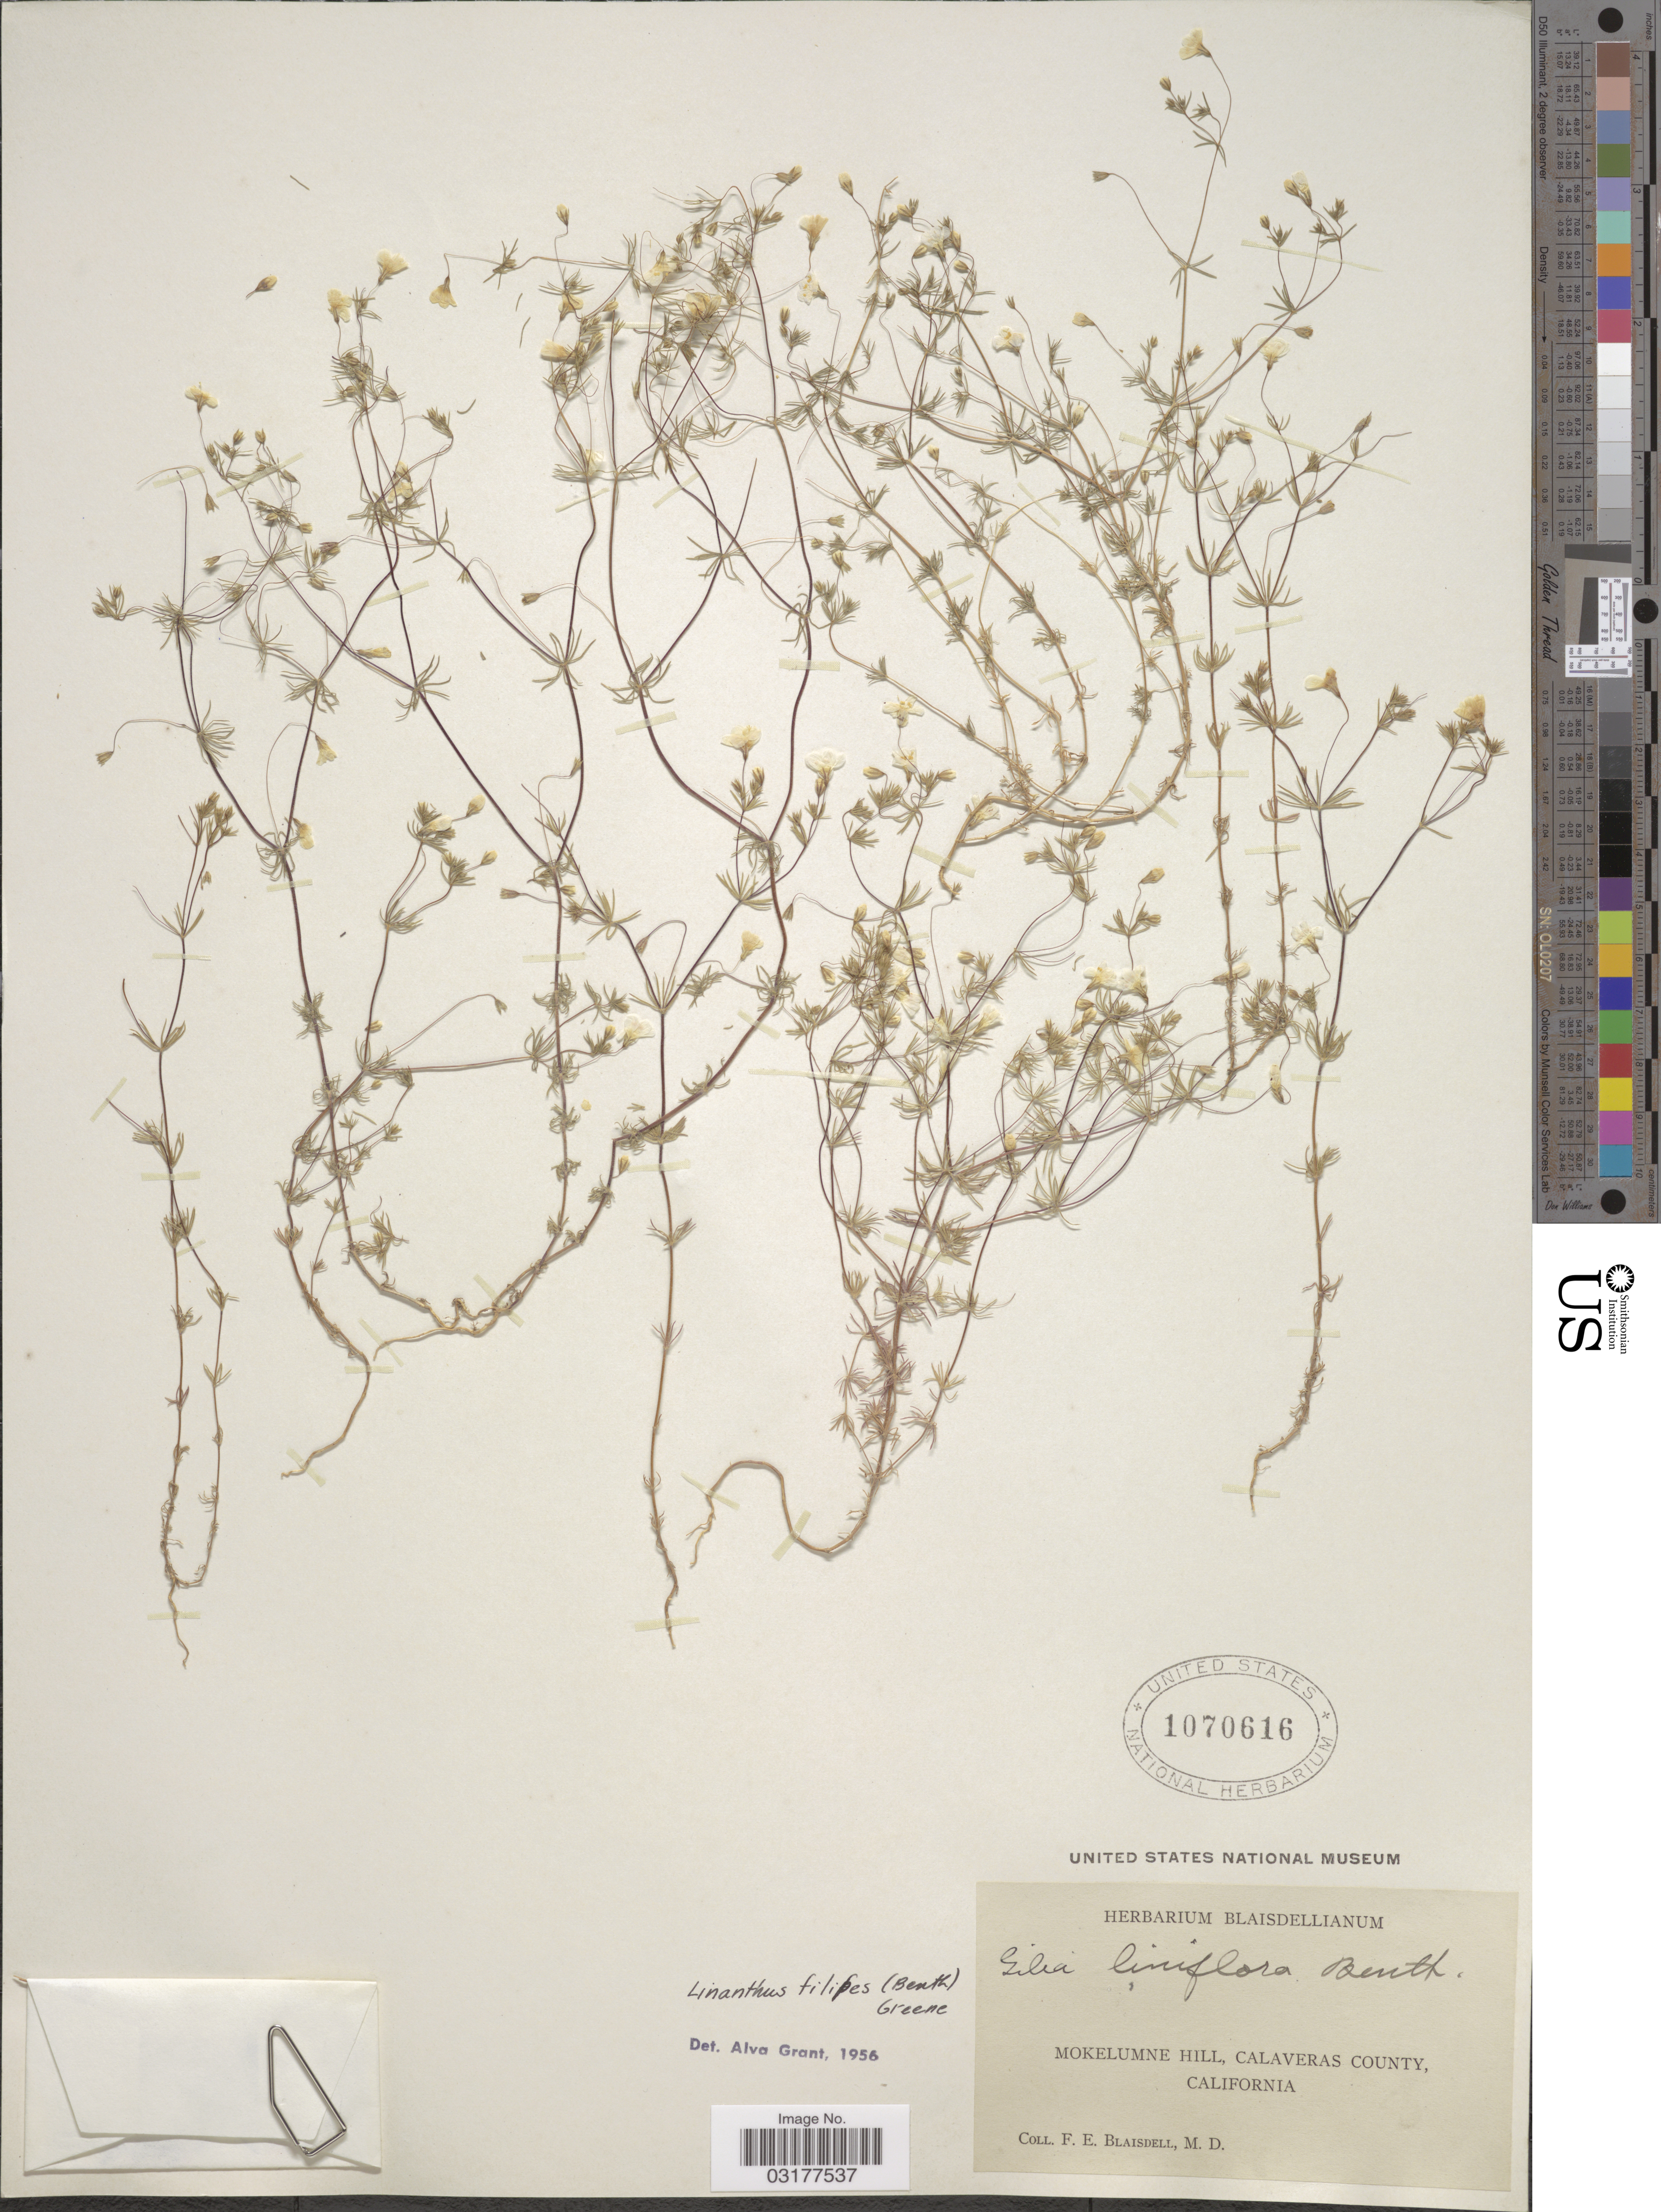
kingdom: Plantae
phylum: Tracheophyta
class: Magnoliopsida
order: Ericales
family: Polemoniaceae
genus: Leptosiphon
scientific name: Leptosiphon filipes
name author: (Benth.) J.M. Porter & L.A. Johnson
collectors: F. Blaisdell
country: United States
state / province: California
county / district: Calaveras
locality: Mokelumne Hill, Calaveras County.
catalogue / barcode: US 1070616